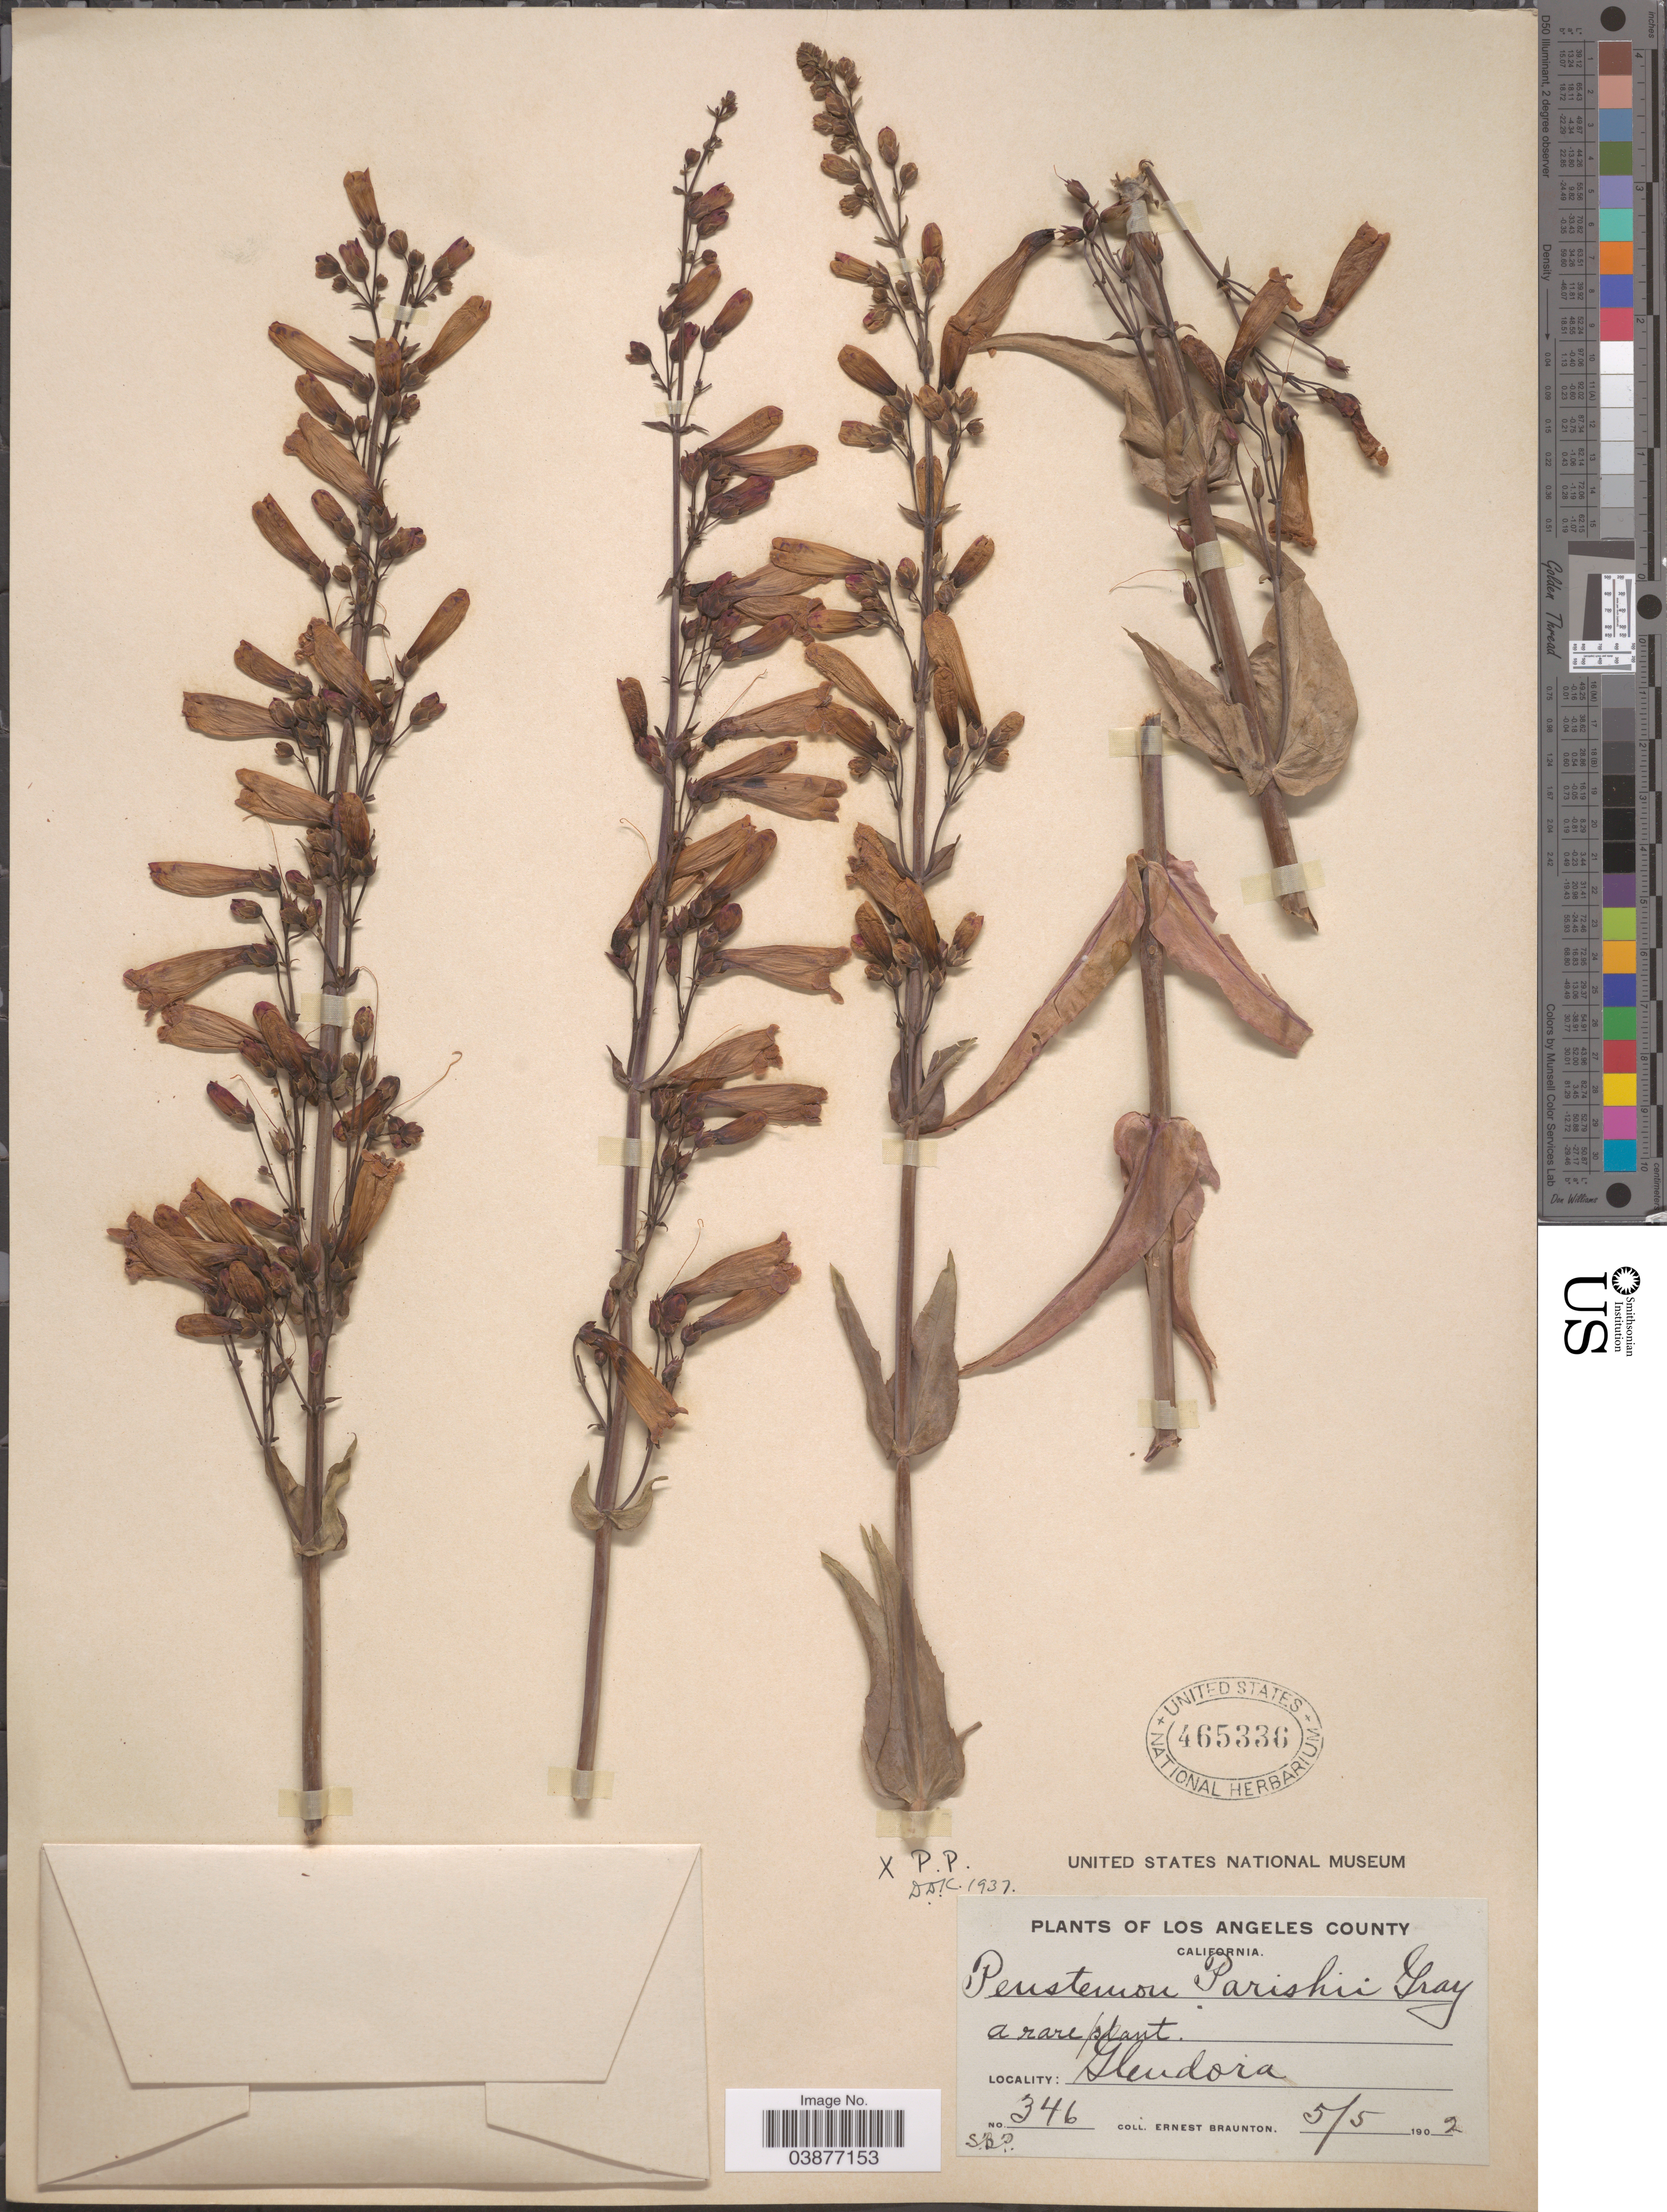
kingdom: Plantae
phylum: Tracheophyta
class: Magnoliopsida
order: Lamiales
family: Plantaginaceae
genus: Penstemon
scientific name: Penstemon parishii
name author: A. Gray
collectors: E. Braunton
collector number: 346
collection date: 1902-05-05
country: United States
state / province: California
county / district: Los Angeles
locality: Los Angeles County. Glendora.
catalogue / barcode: US 465336